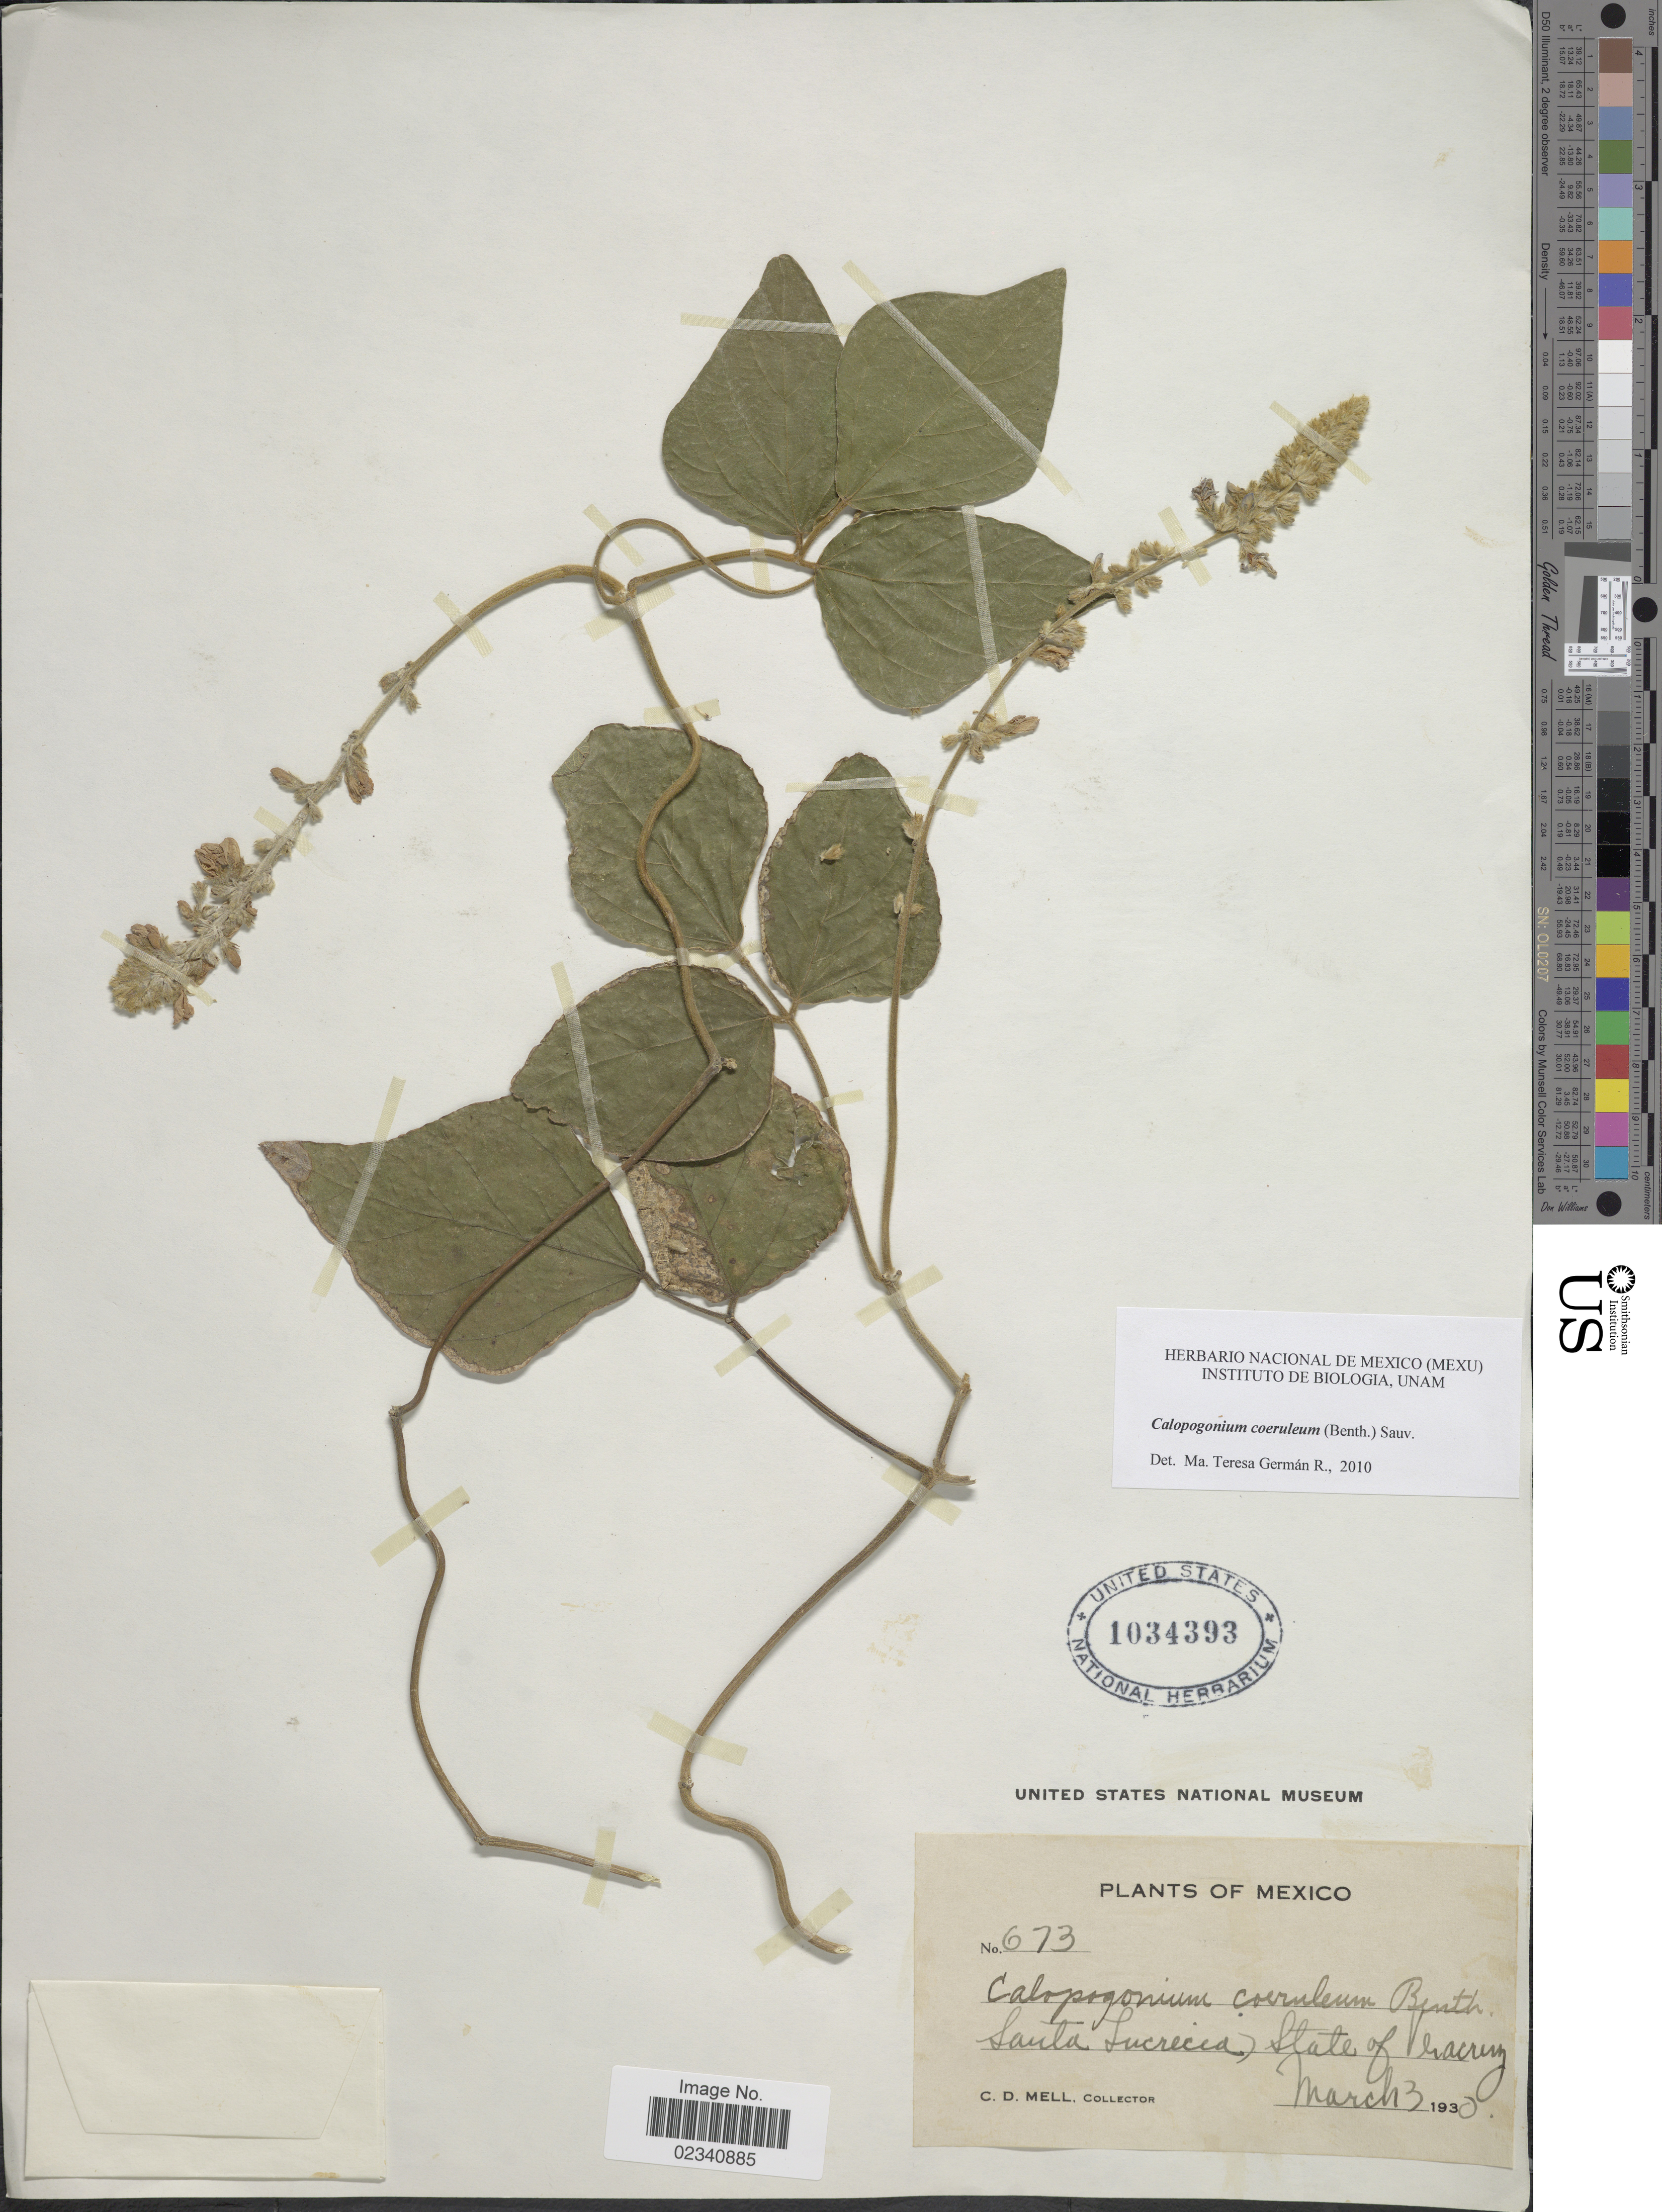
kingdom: Plantae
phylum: Tracheophyta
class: Magnoliopsida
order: Fabales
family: Fabaceae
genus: Calopogonium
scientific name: Calopogonium caeruleum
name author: (Benth.) C. Wright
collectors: C. D. Mell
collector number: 673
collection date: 1930-03-03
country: Mexico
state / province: Veracruz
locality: Santa Lucrecia, State of Veracruz.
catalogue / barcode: US 1034393